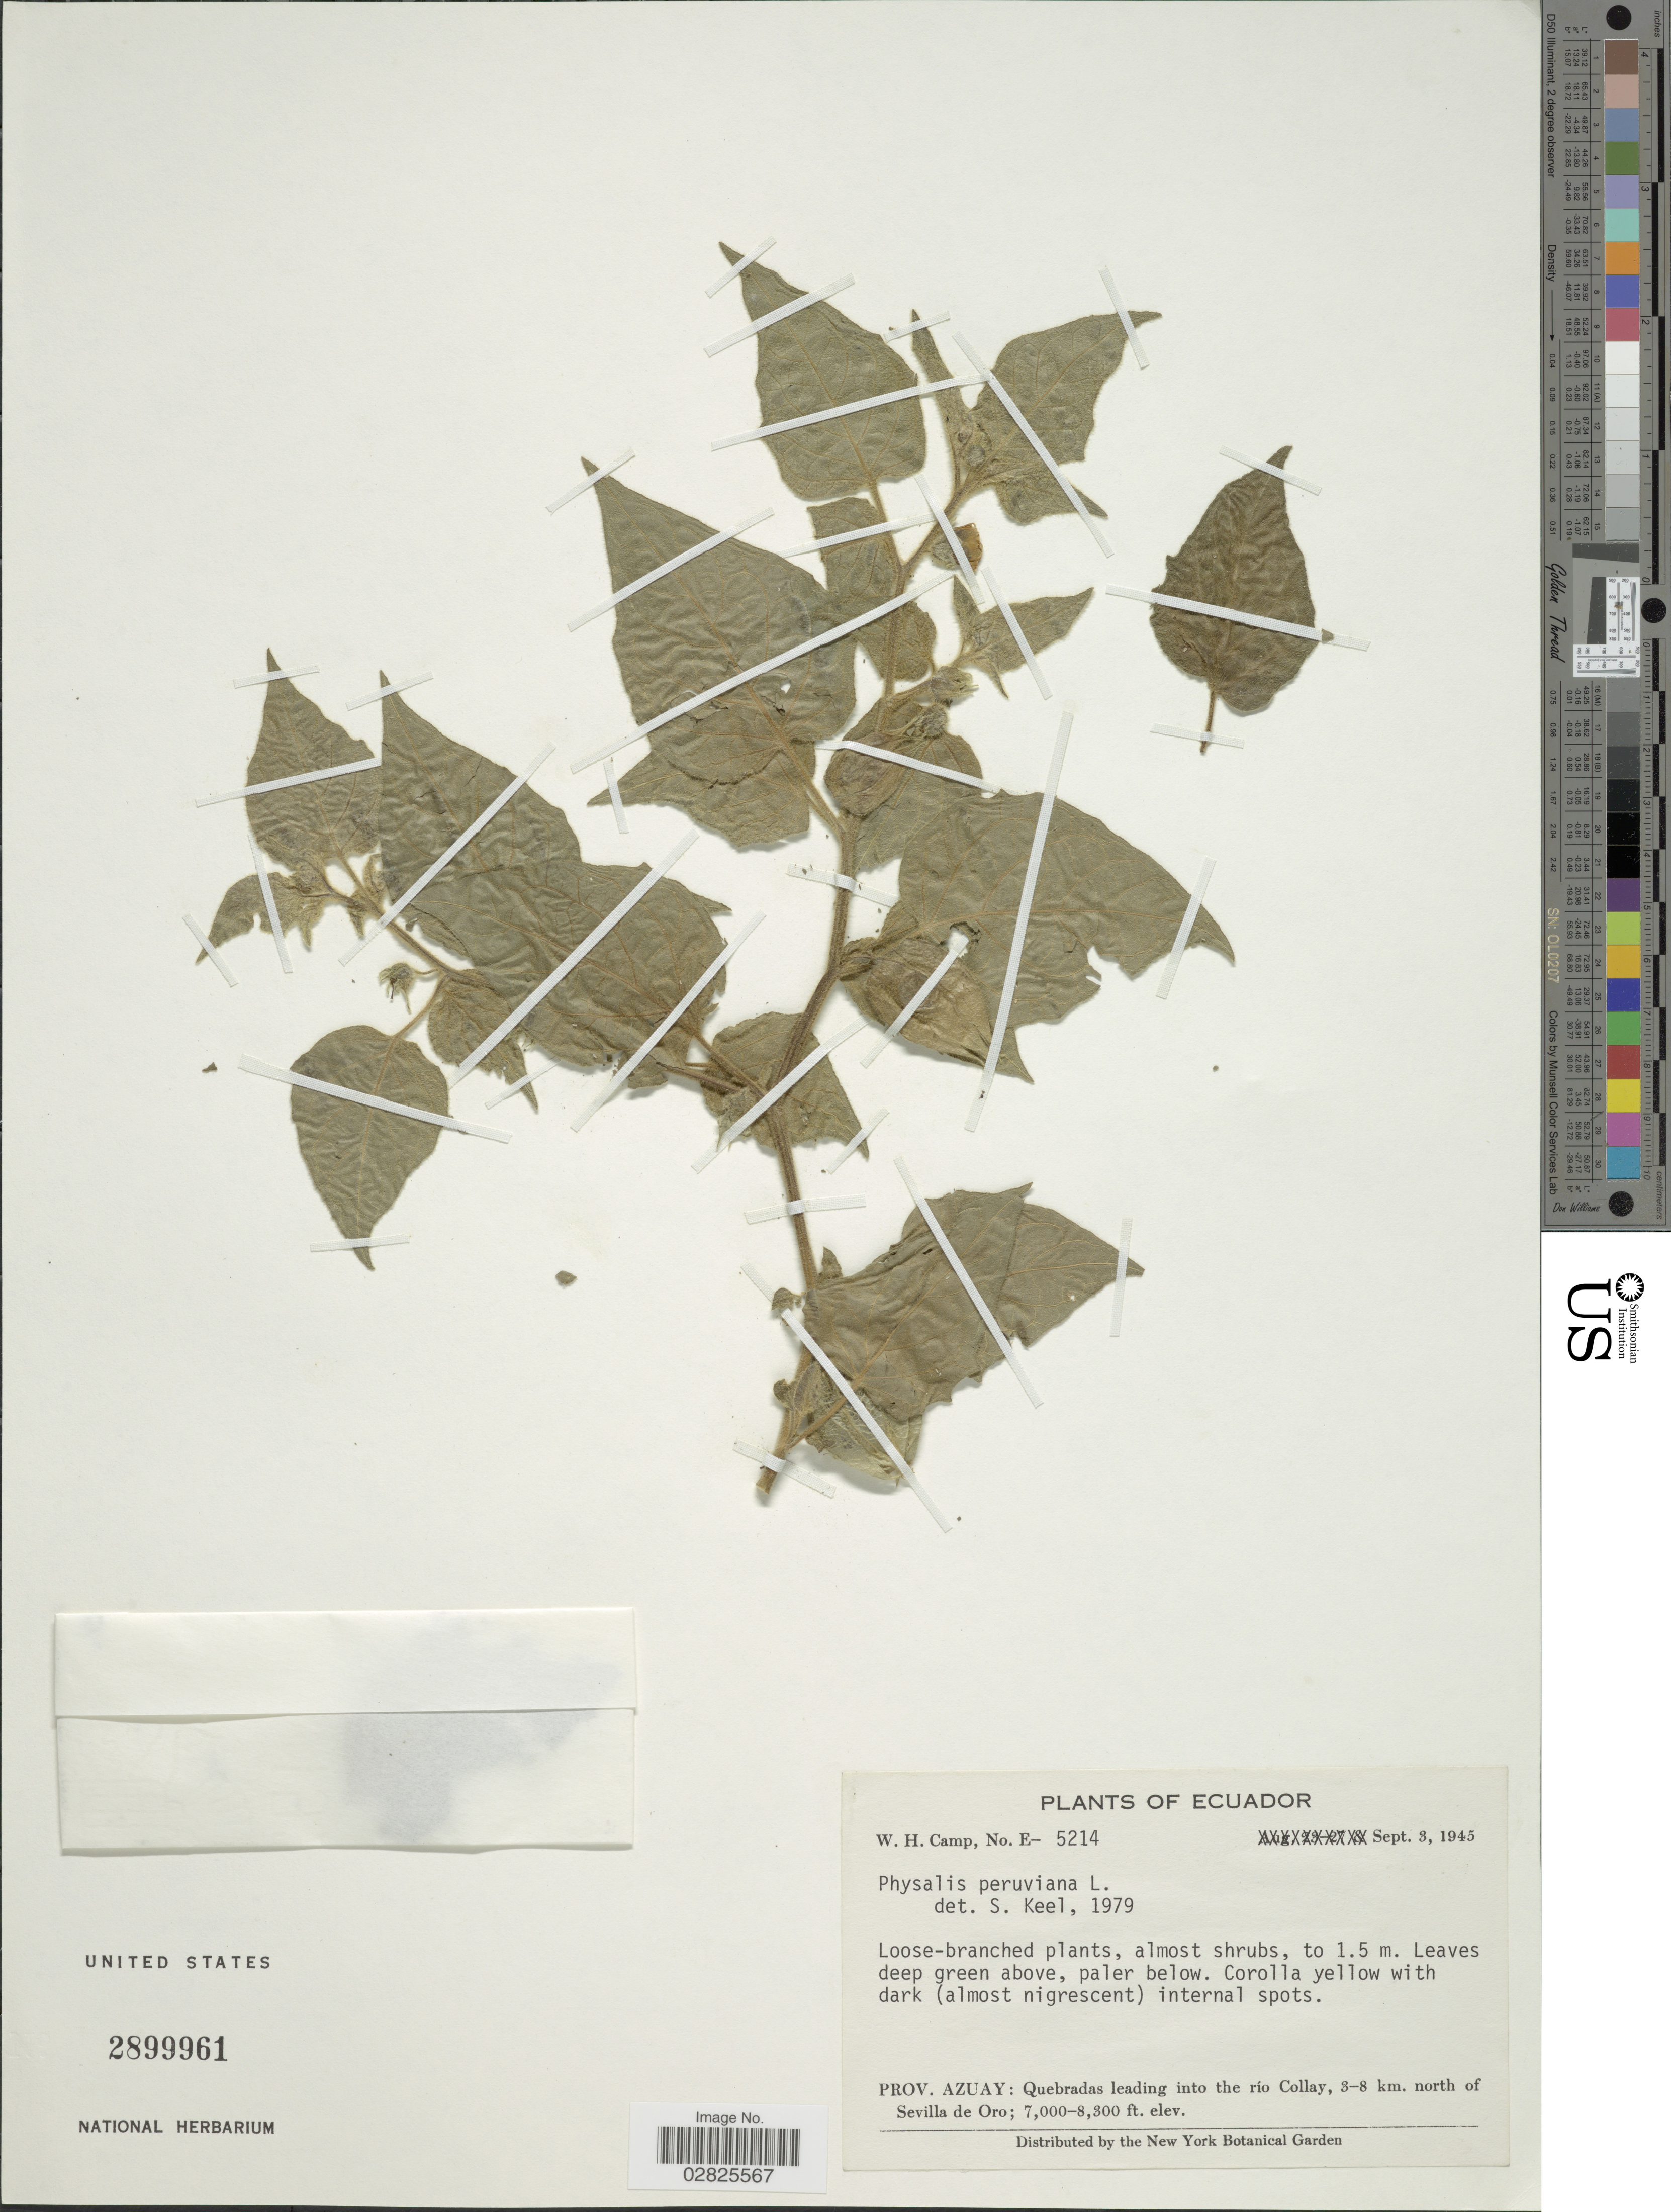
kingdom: Plantae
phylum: Tracheophyta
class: Magnoliopsida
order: Solanales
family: Solanaceae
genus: Physalis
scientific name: Physalis peruviana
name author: L.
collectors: W. H. Camp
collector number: E-5214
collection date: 1945-09-03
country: Ecuador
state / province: Azuay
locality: Quebradas leading into the río Collay, 3-8 km. north of Sevilla de Oro.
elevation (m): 2134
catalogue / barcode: US 2899961